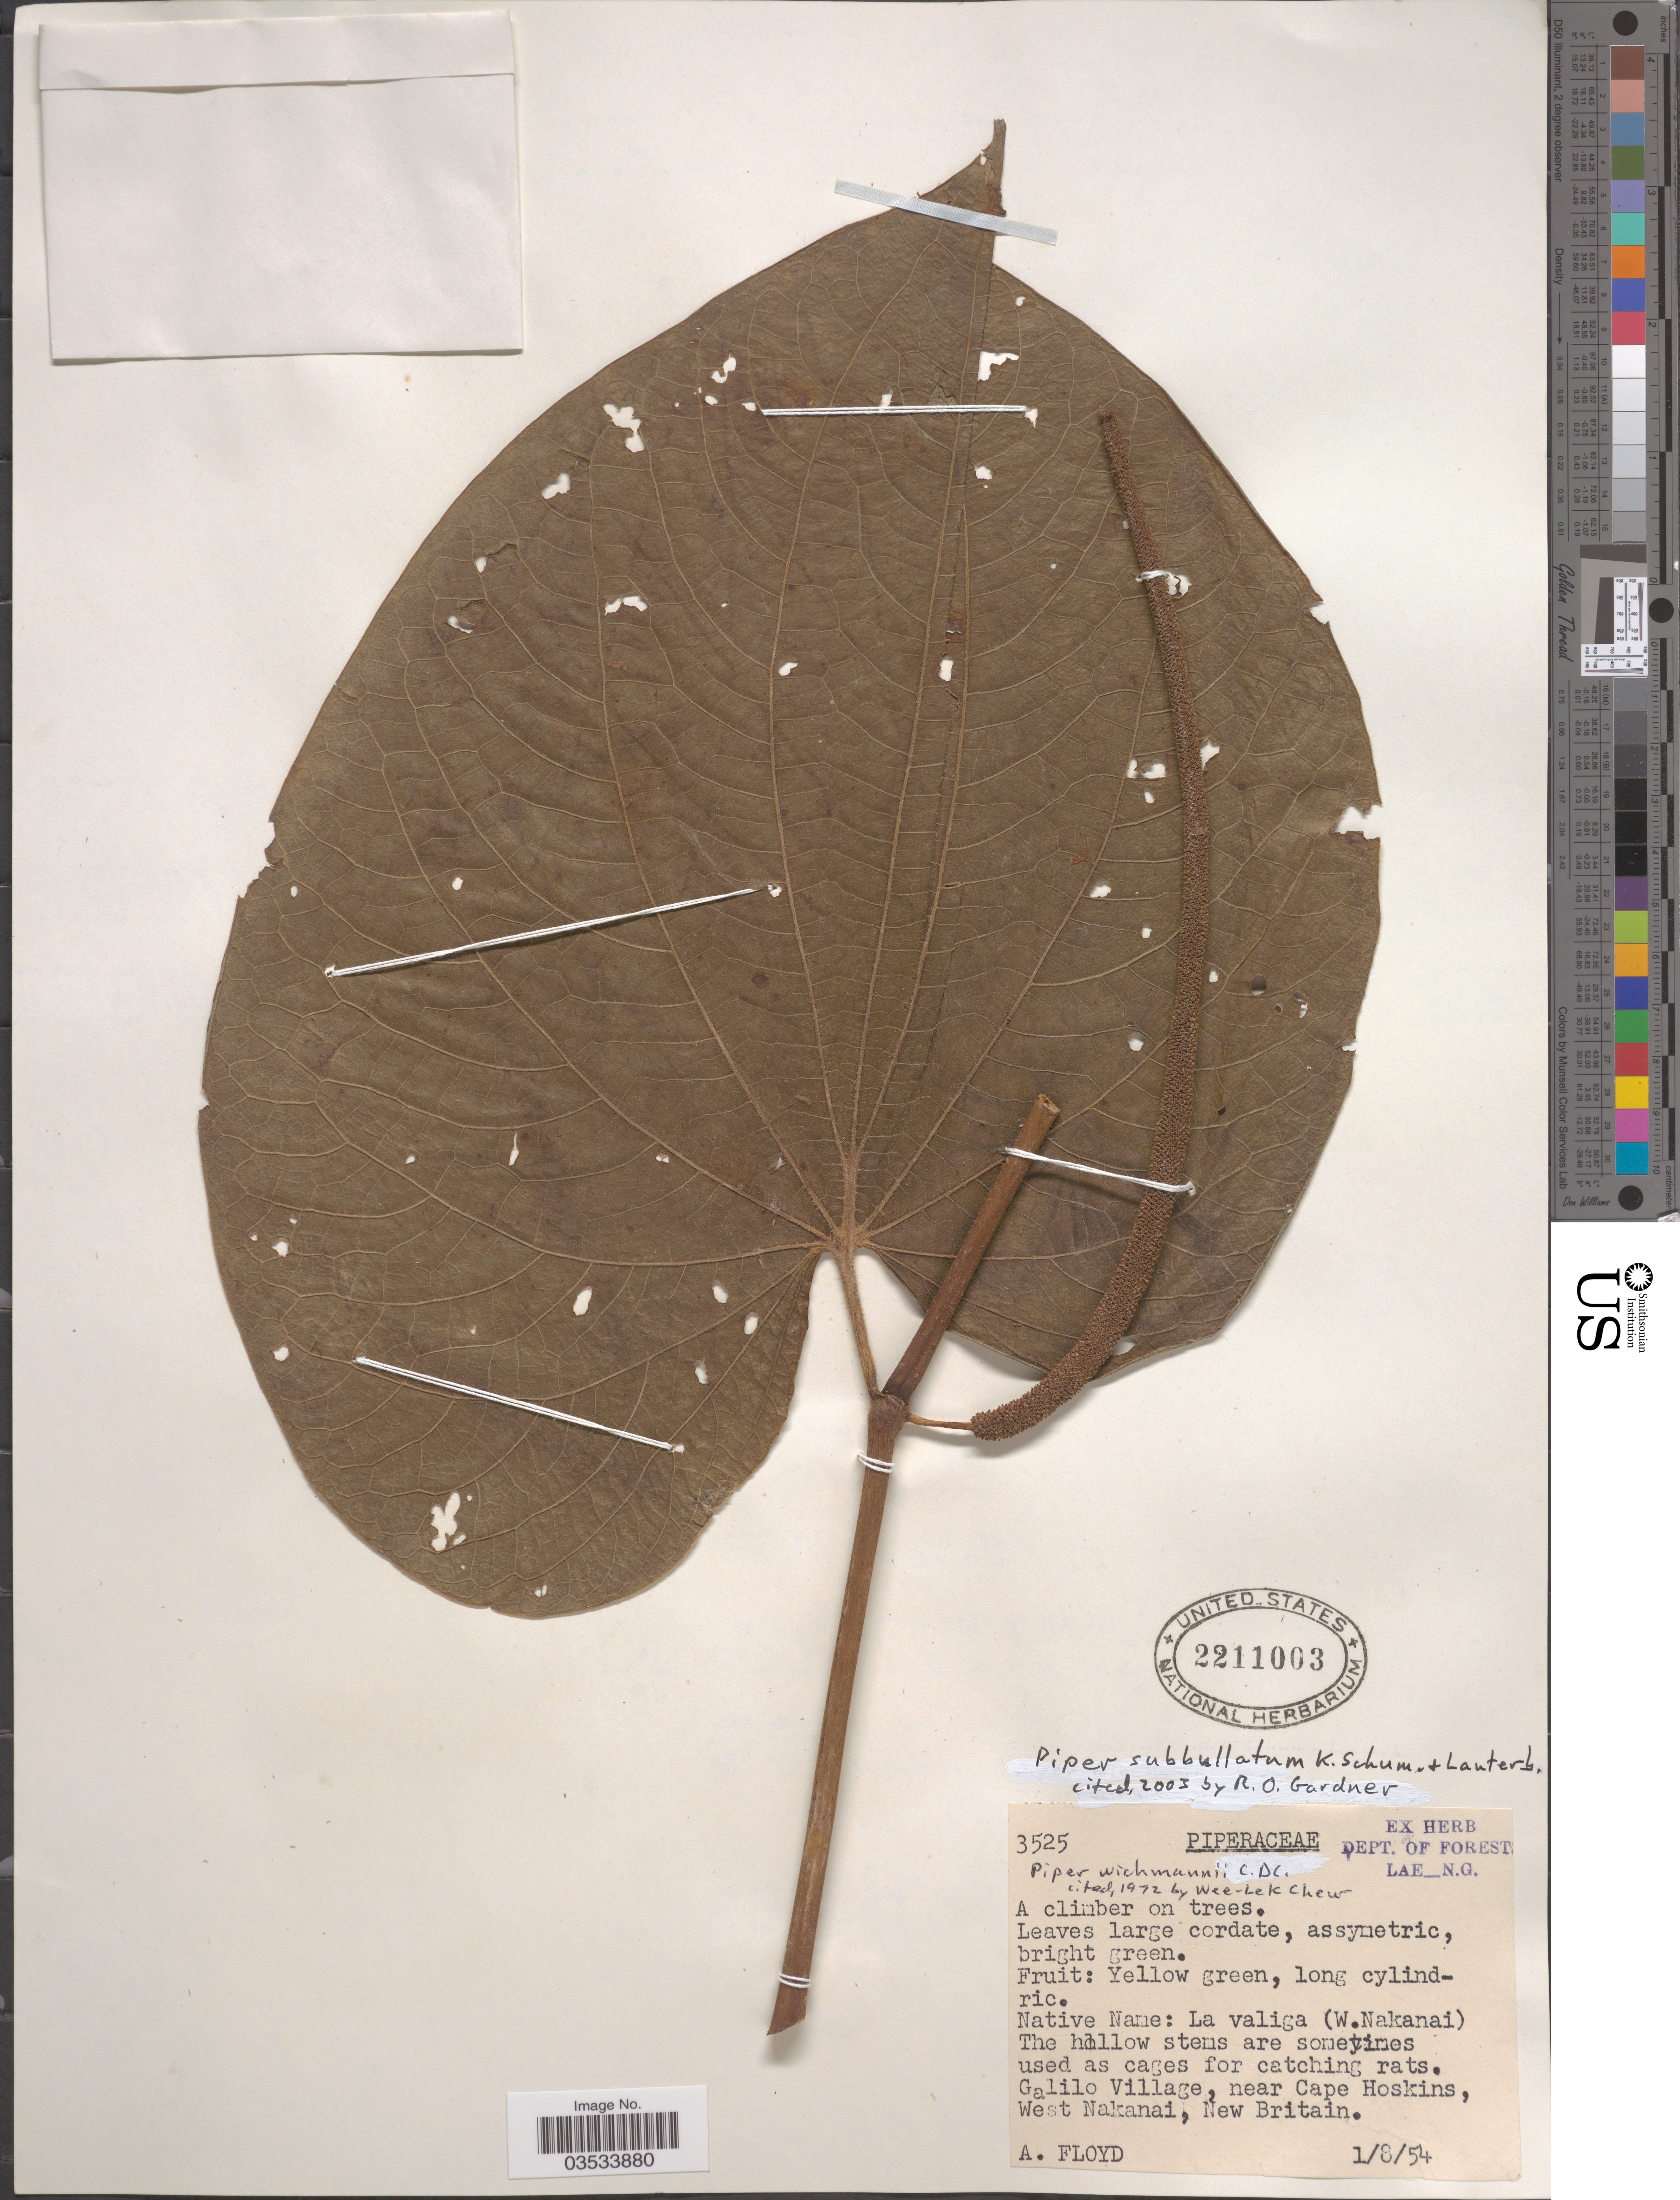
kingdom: Plantae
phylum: Tracheophyta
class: Magnoliopsida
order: Piperales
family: Piperaceae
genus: Piper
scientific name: Piper subbullatum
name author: K. Schum. & Lauterb.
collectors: A. Floyd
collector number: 3525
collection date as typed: Transcribed d/m/y: 1/8/54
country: Papua New Guinea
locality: Galilo Village, near Cape Hoskins, West Nakanai, New Britain.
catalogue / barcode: US 2211003